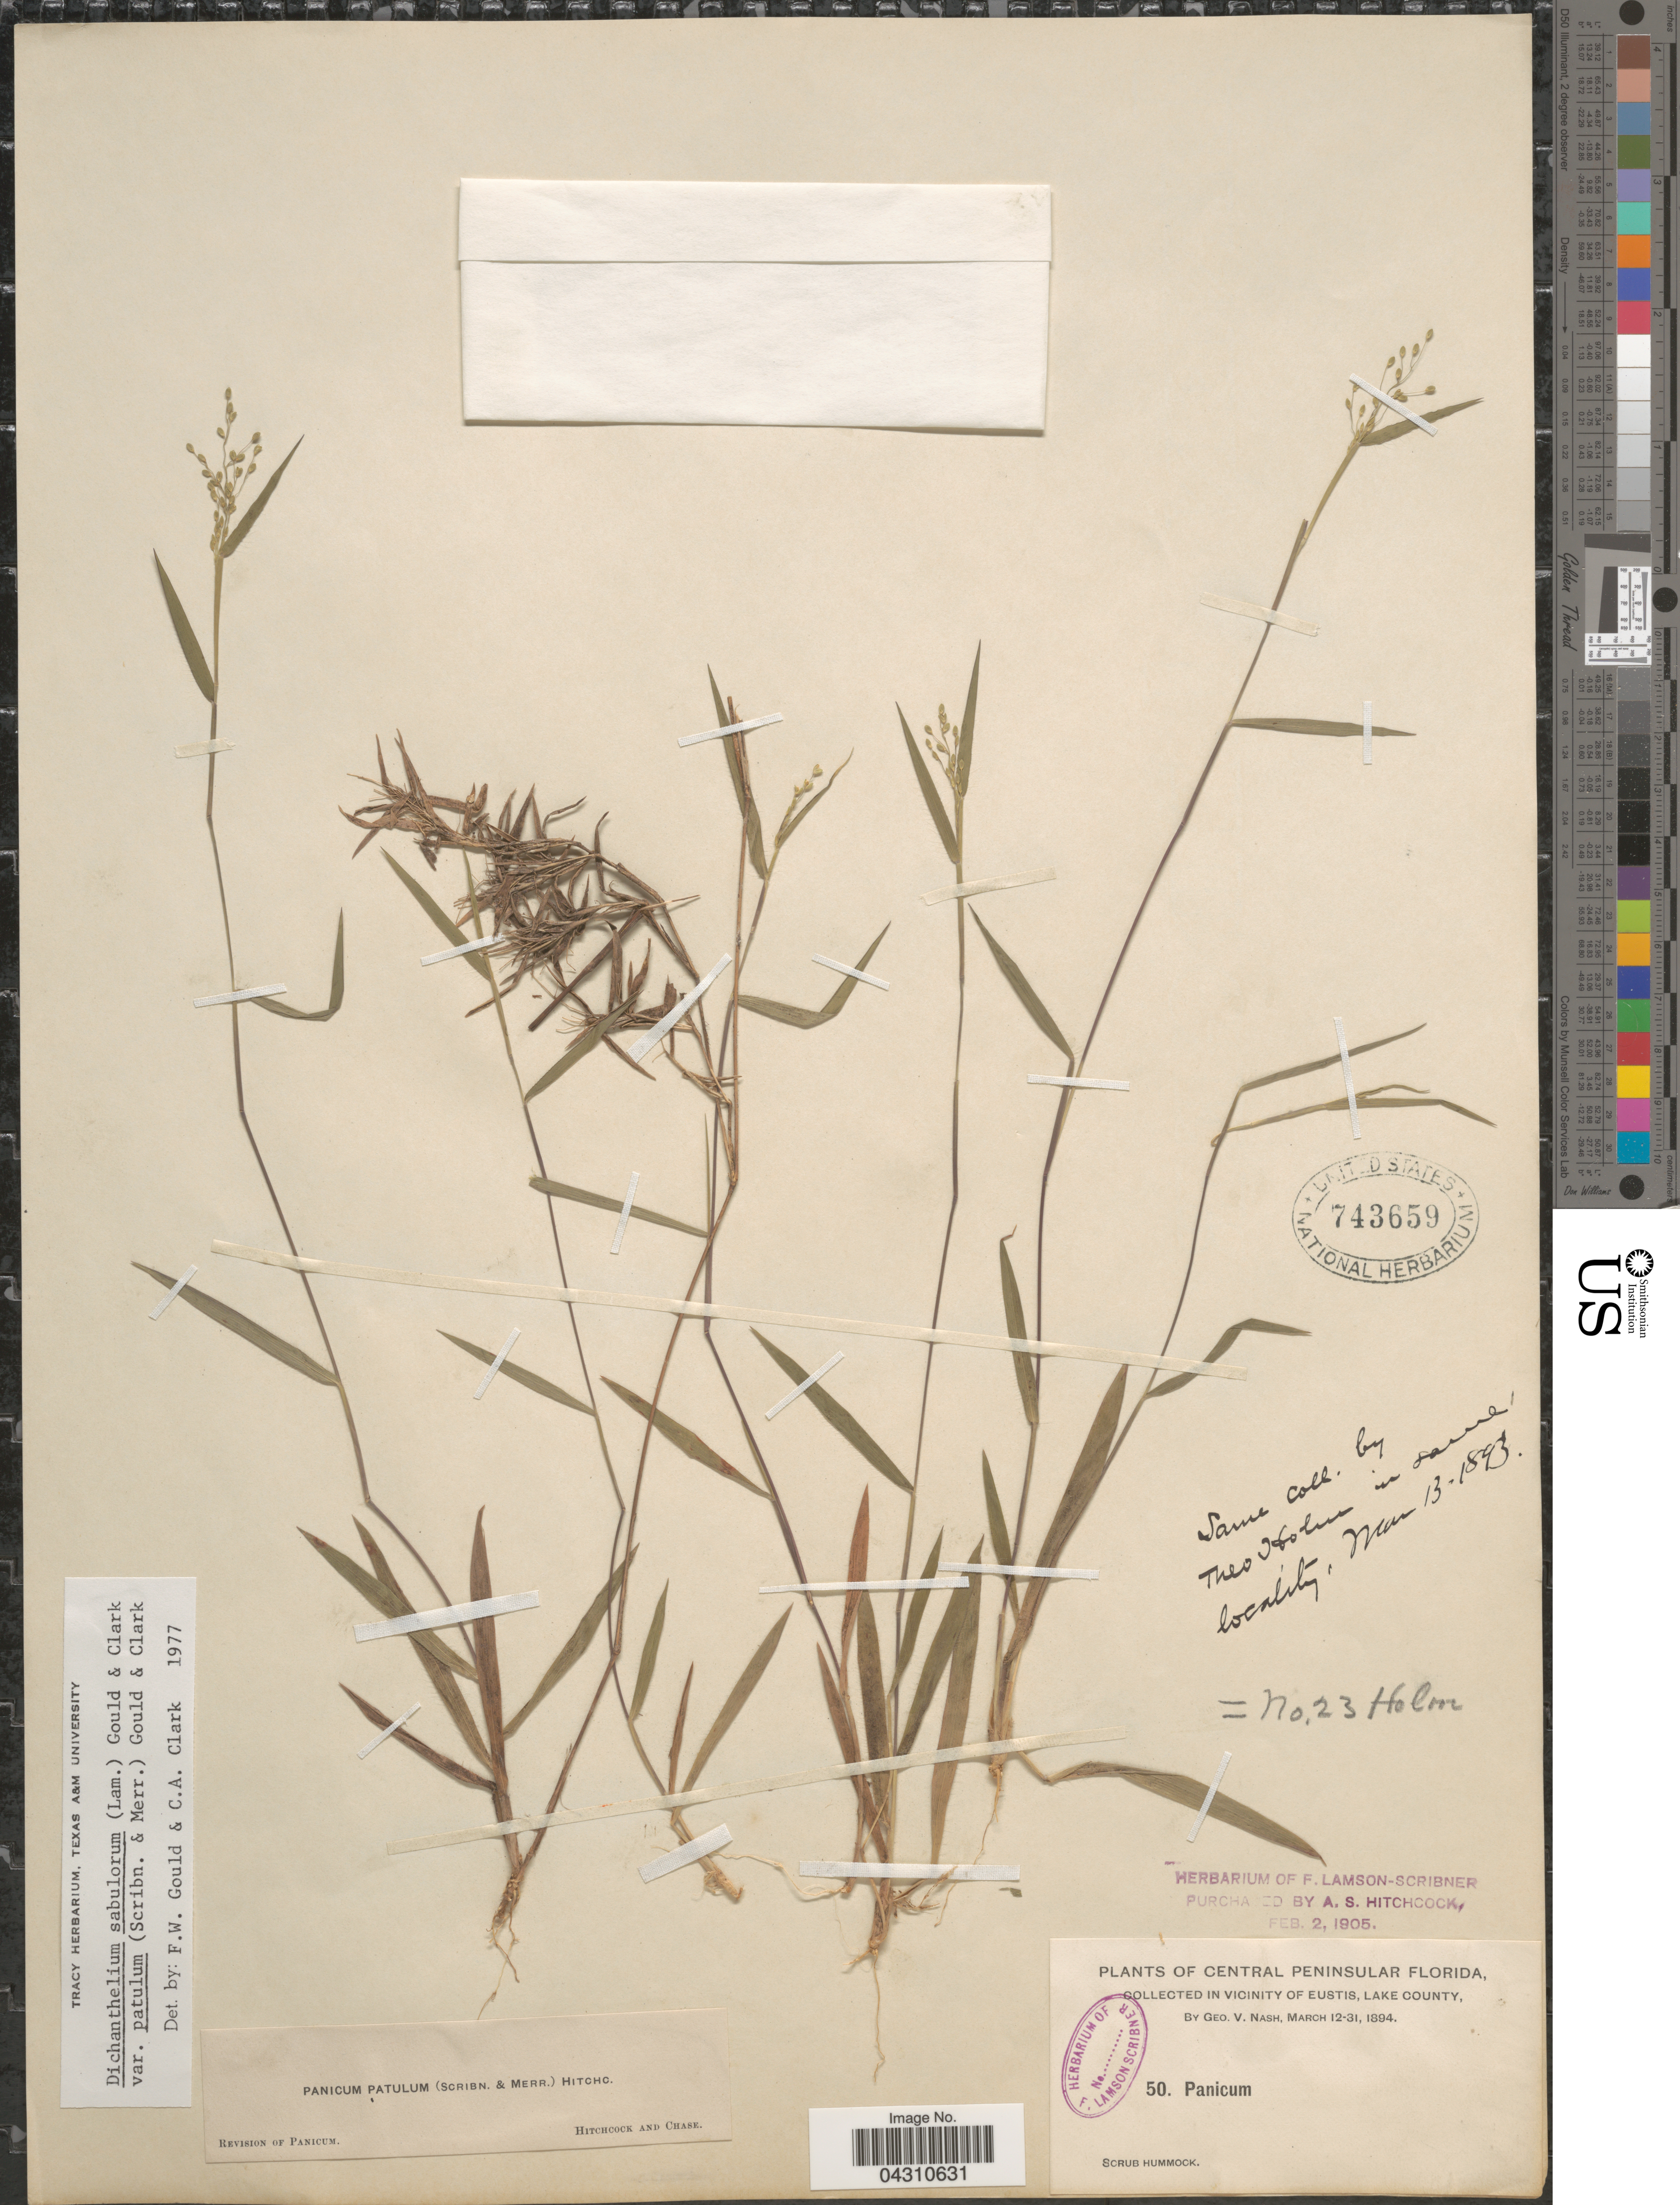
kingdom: Plantae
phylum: Tracheophyta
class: Liliopsida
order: Poales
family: Poaceae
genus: Dichanthelium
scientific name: Dichanthelium portoricense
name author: (Desv. ex Ham.) B.F. Hansen & Wunderlin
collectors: G. V. Nash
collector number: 50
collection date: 1894-03-12/1894-03-31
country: United States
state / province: Florida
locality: Central Peninsular Florida. In Vicinity of Eustis, Lake County. Scrub Hummock.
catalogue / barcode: US 743659